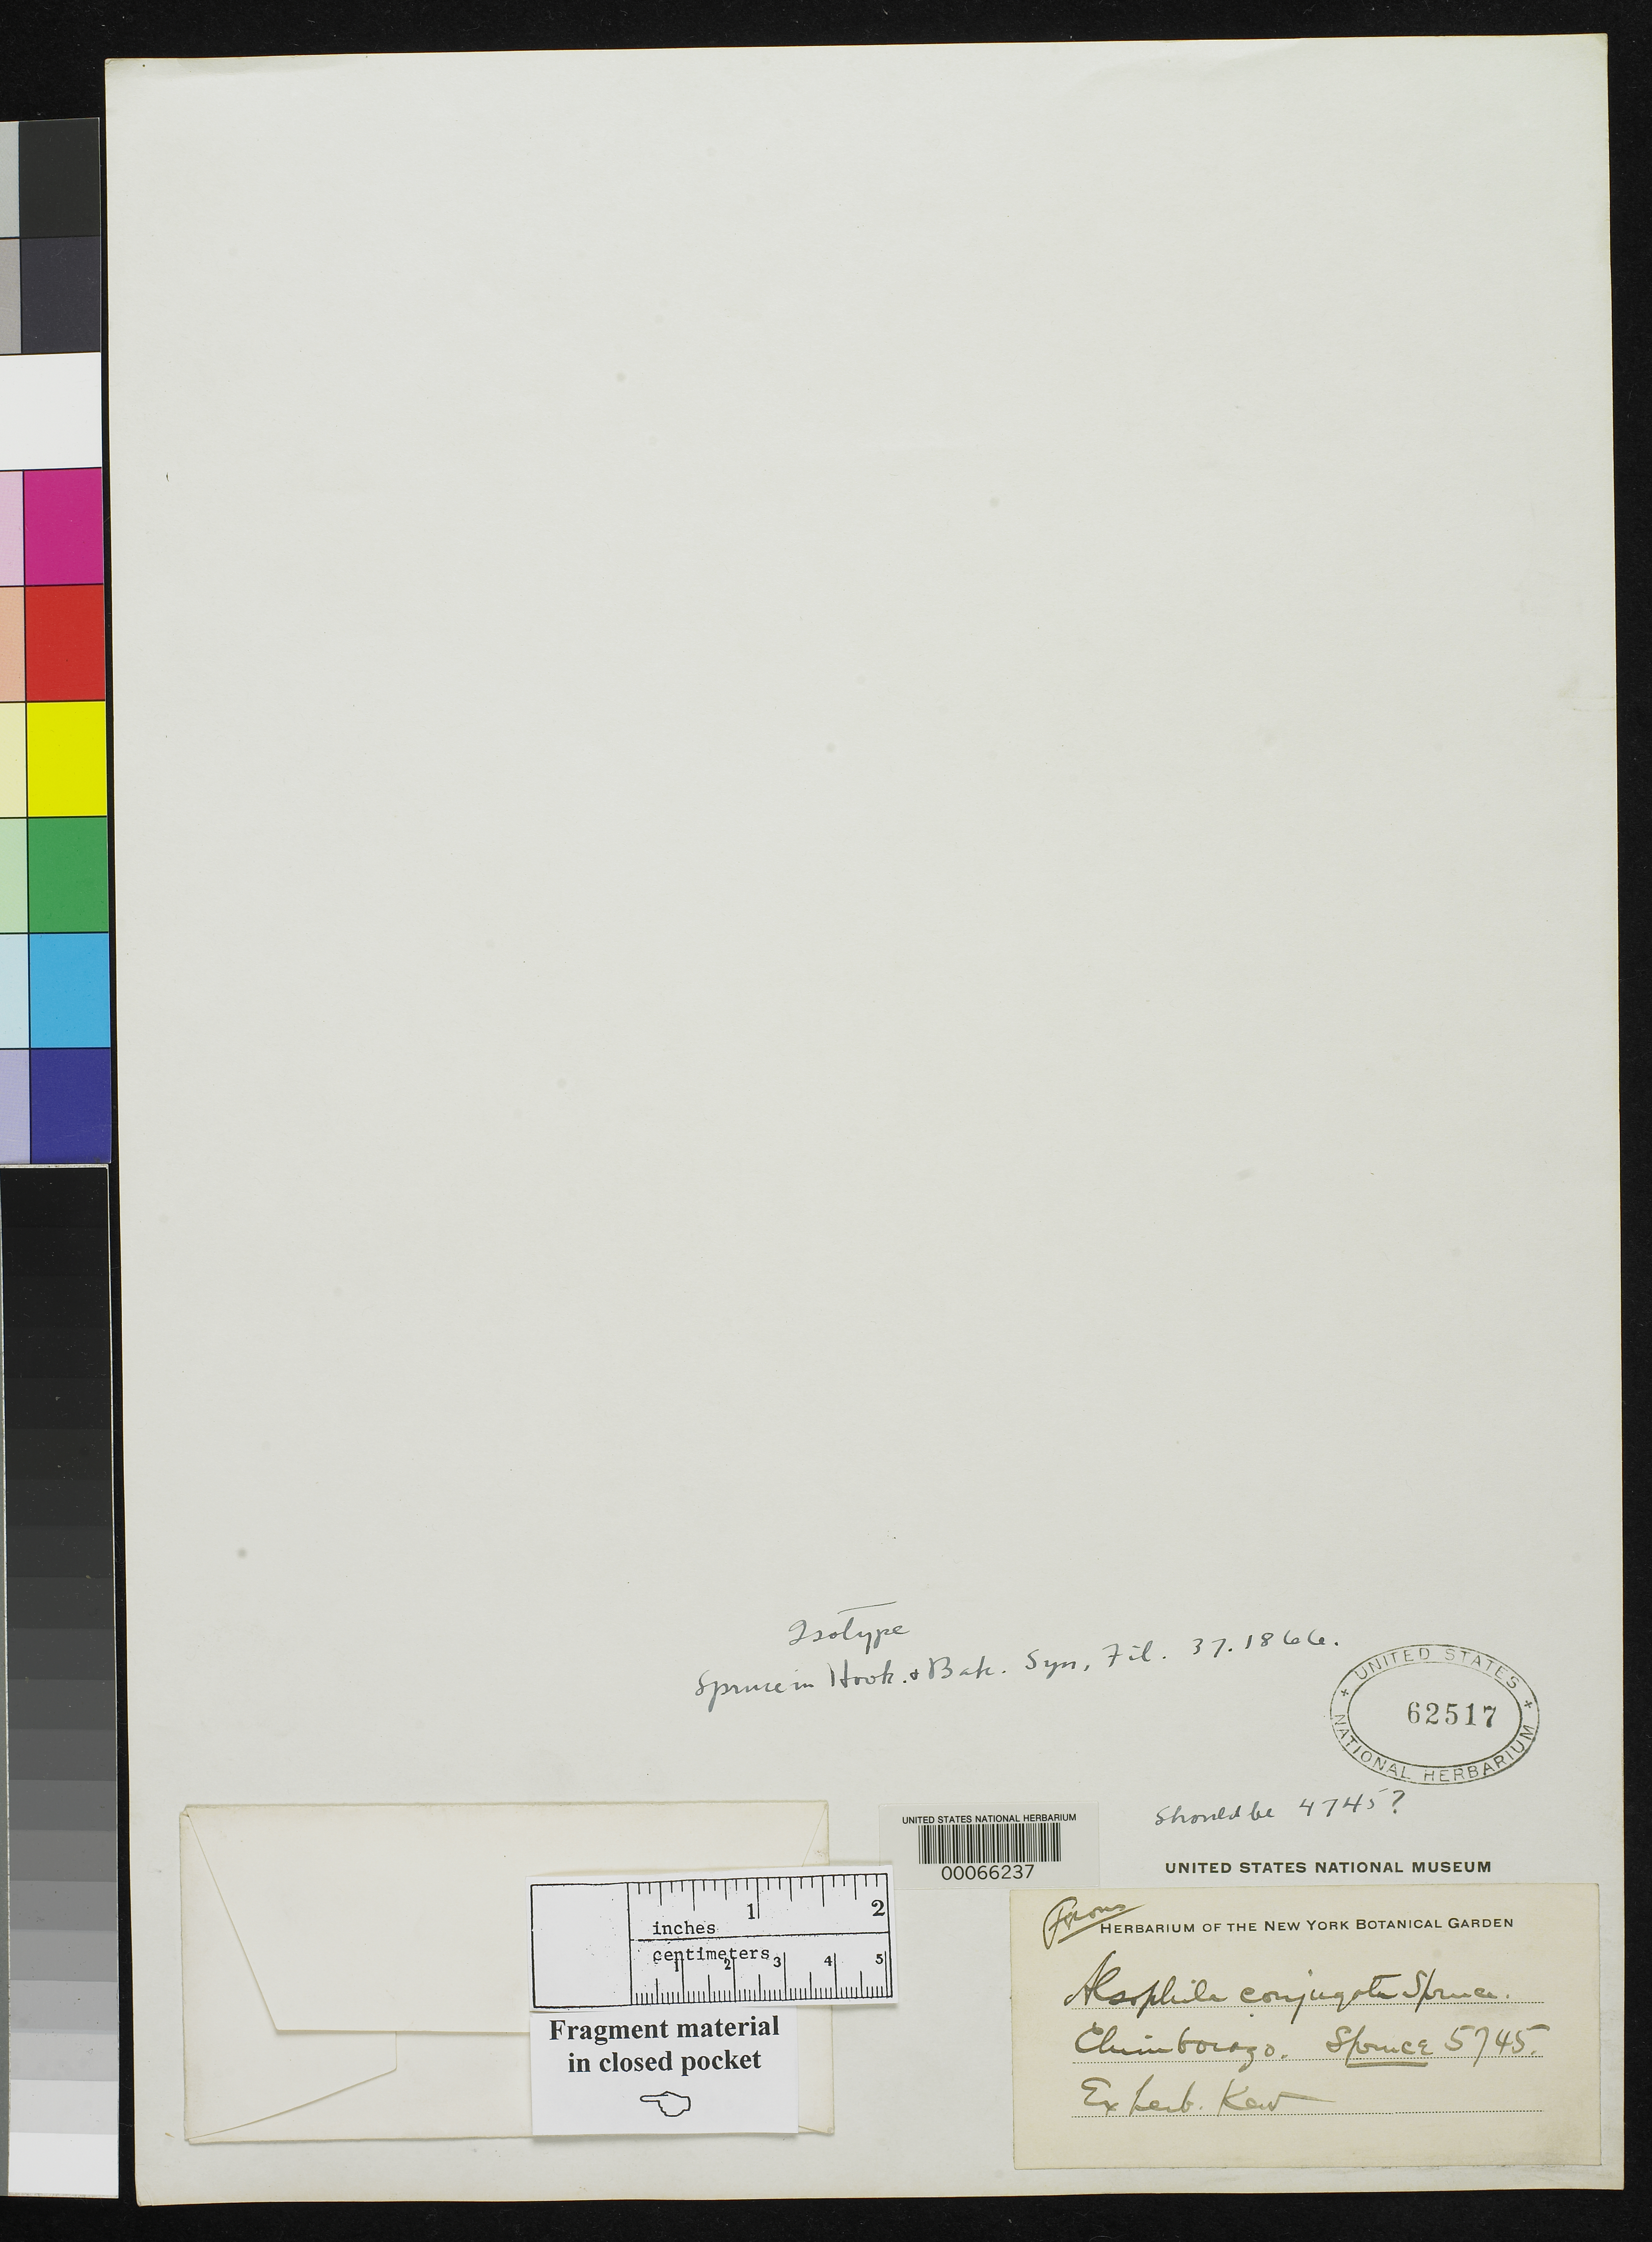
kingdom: Plantae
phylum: Tracheophyta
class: Polypodiopsida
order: Cyatheales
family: Cyatheaceae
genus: Alsophila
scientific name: Alsophila conjugata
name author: Spruce ex Hook. & Baker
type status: Type Fragment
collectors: R. Spruce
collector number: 4745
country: Ecuador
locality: Chimborazo.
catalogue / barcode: US 62517